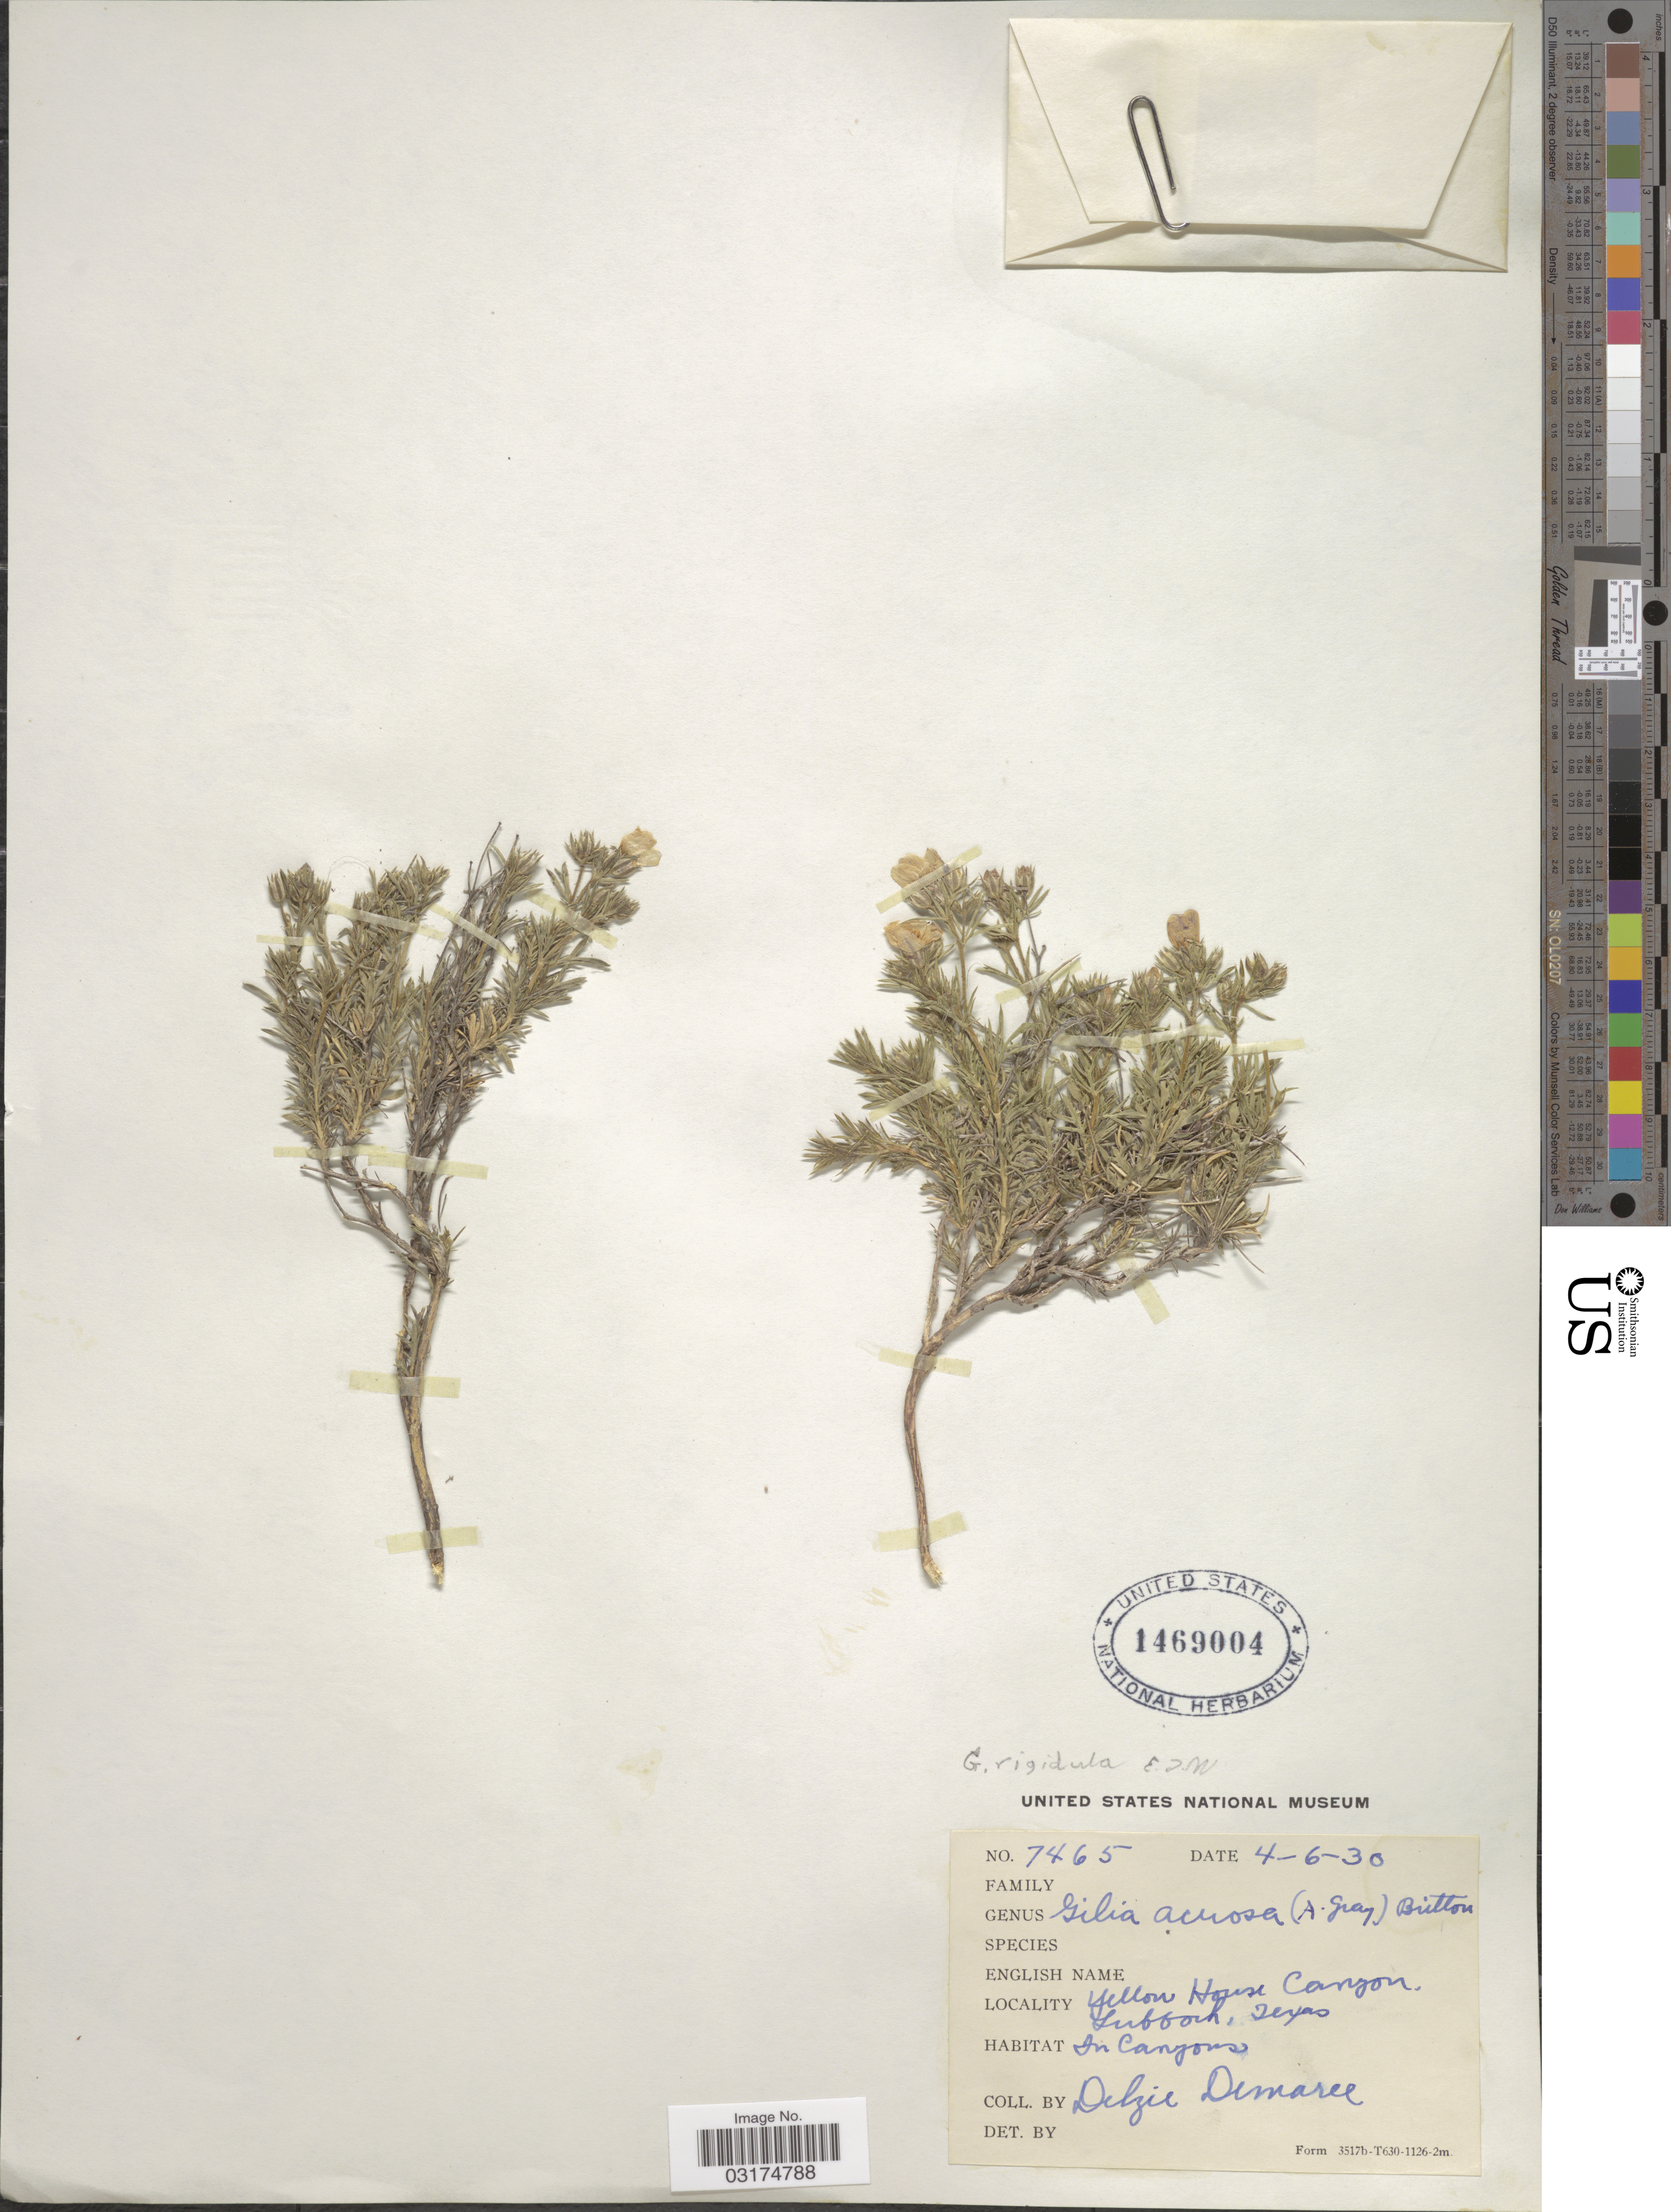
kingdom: Plantae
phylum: Tracheophyta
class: Magnoliopsida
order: Ericales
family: Polemoniaceae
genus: Giliastrum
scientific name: Giliastrum acerosum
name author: (A. Gray) Rydb.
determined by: Strong, Mark T., (BOT), Smithsonian Institution - National Museum of Natural History (UNITED STATES)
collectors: D. Demaree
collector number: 7465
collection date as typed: Transcribed d/m/y: 6/4/30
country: United States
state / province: Texas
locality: Yellow House Canyon. Lubbock. In Canyons.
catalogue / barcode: US 1469004